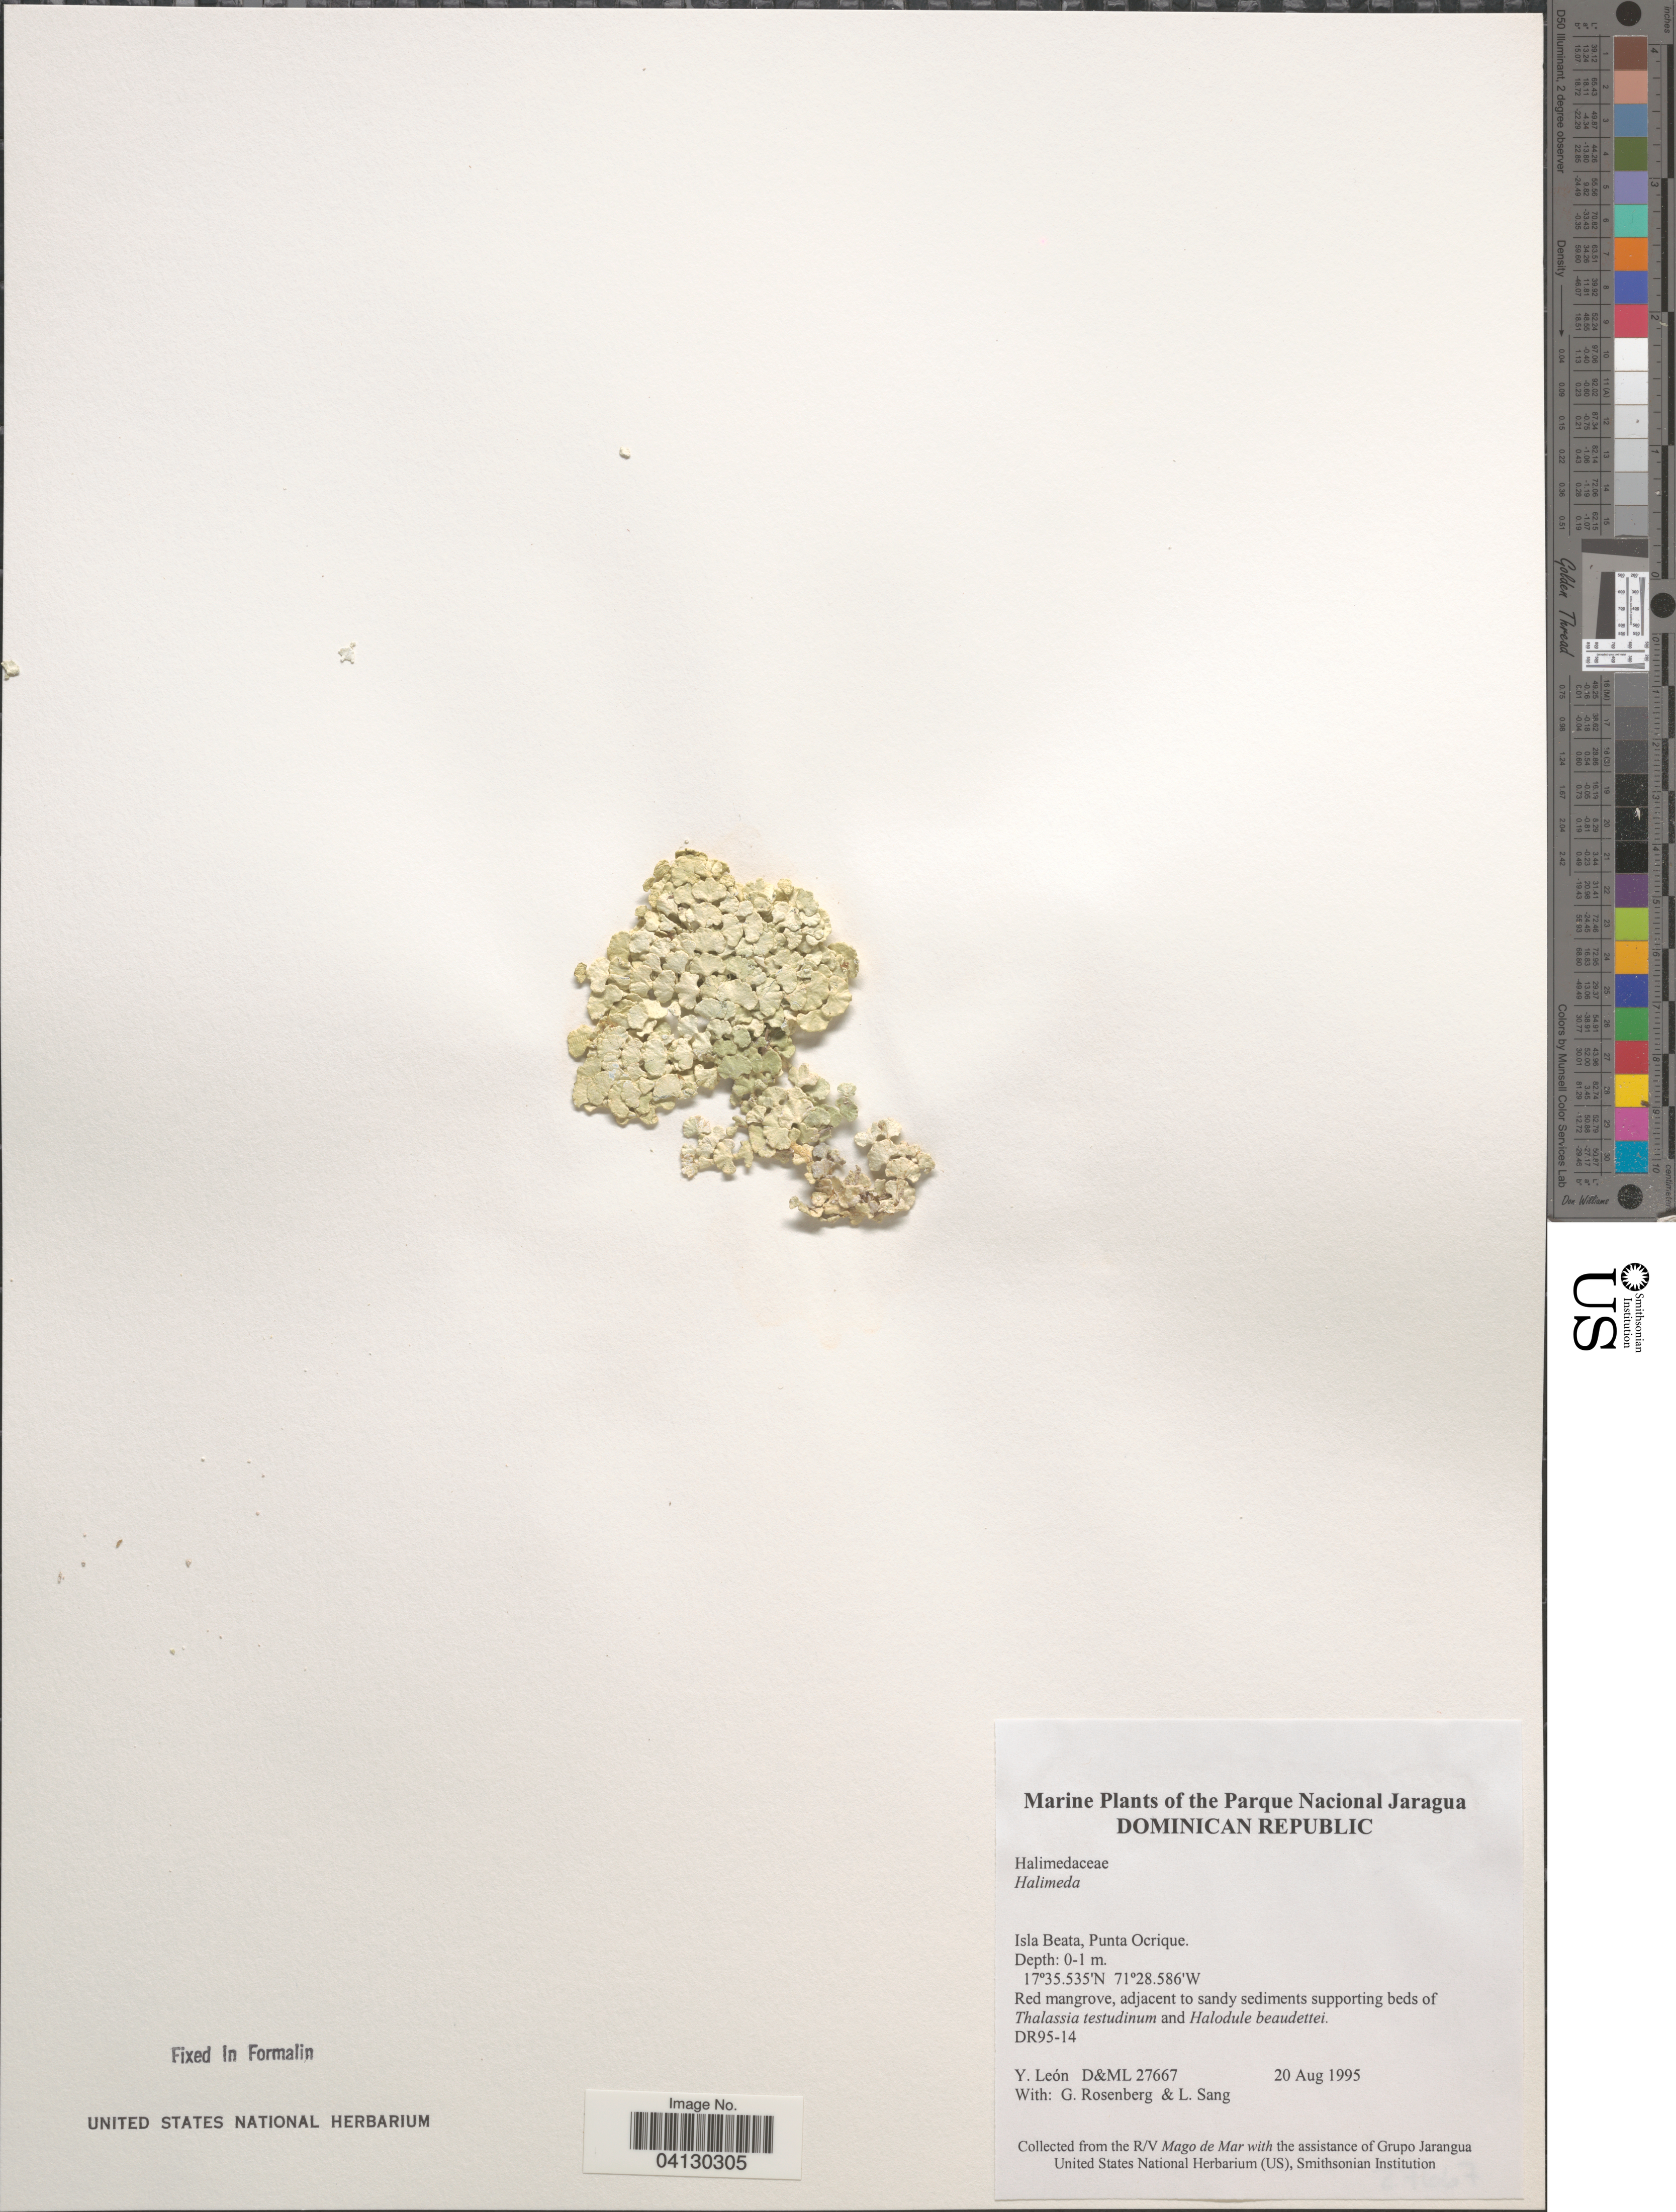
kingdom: Plantae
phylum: Chlorophyta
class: Ulvophyceae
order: Bryopsidales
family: Halimedaceae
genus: Halimeda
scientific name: Halimeda sp.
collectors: Y. León, G. Rosenberg & L. Sang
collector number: D&ML27667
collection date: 1995-08-20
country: Dominican Republic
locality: The Parque Nacional Jaragua. Isla Beata, Punta Ocrique.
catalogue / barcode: US 328933